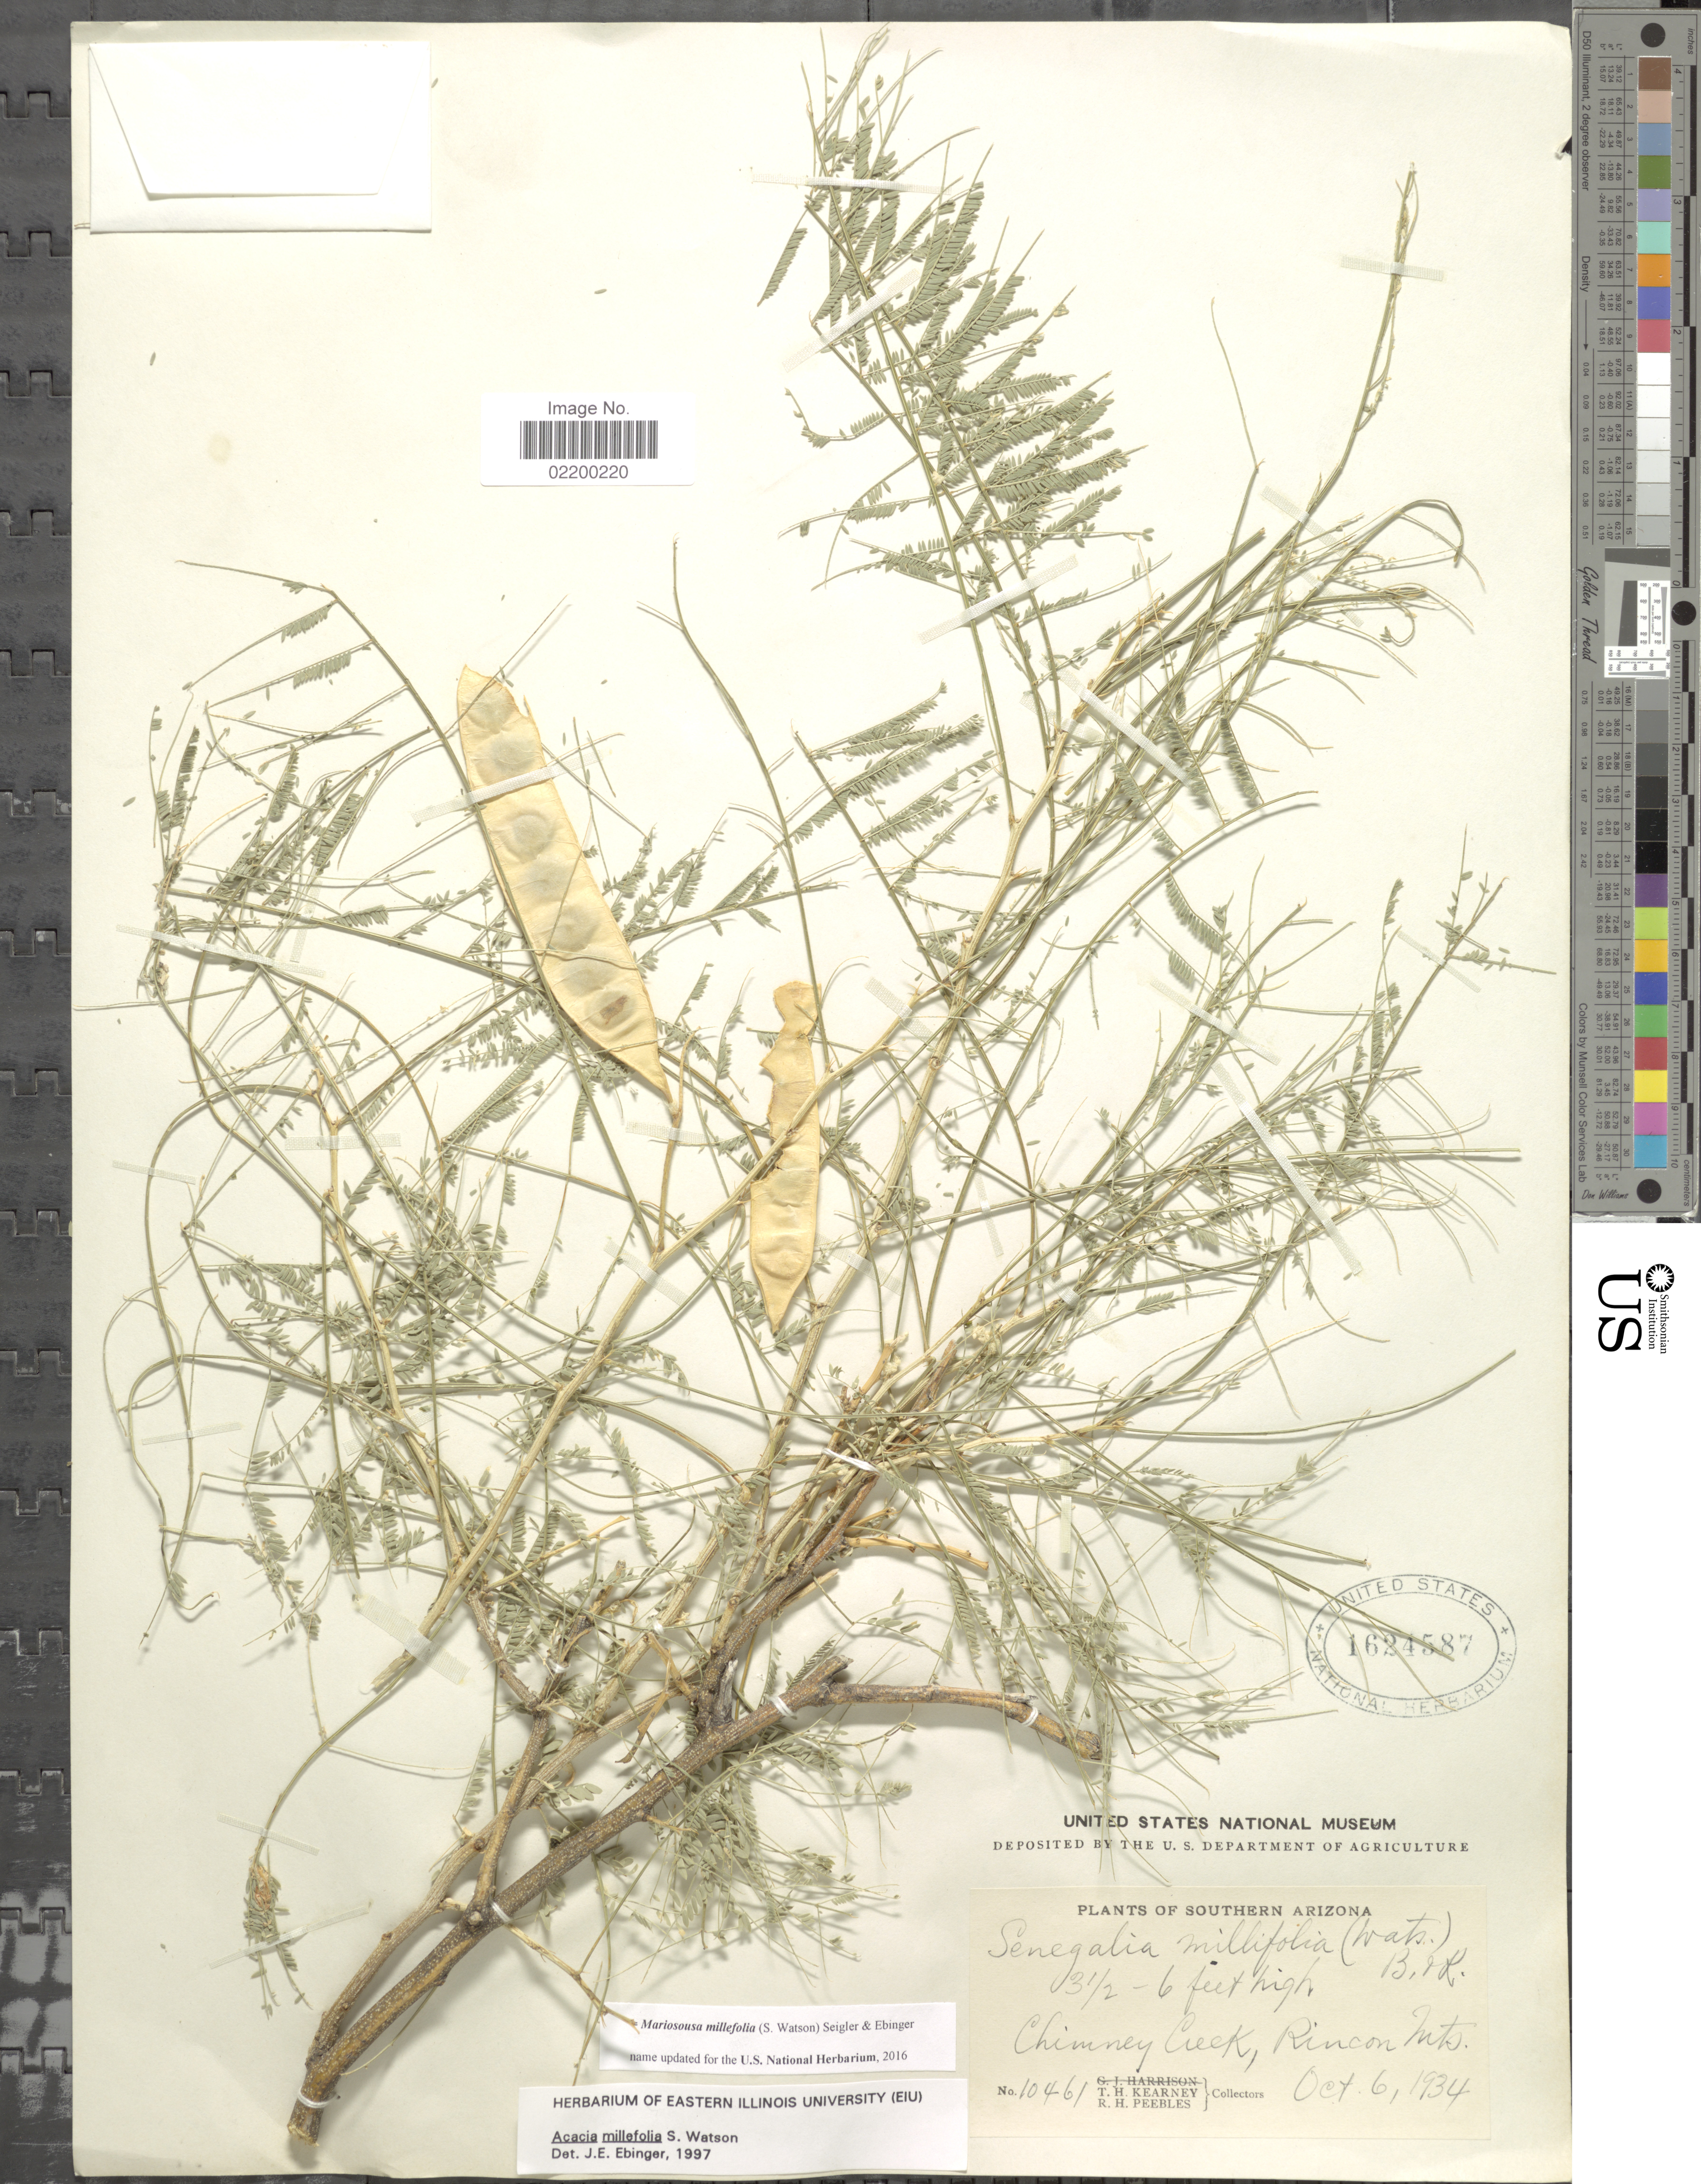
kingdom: Plantae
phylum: Tracheophyta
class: Magnoliopsida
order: Fabales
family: Fabaceae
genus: Mariosousa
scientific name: Mariosousa millefolia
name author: (S. Watson) Seigler & Ebinger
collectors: T. H. Kearney & R. H. Peebles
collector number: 10461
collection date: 1934-10-06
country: United States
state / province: Arizona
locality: Southern Arizona, Chimney Creek, Rincon Mts.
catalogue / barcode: US 1624587